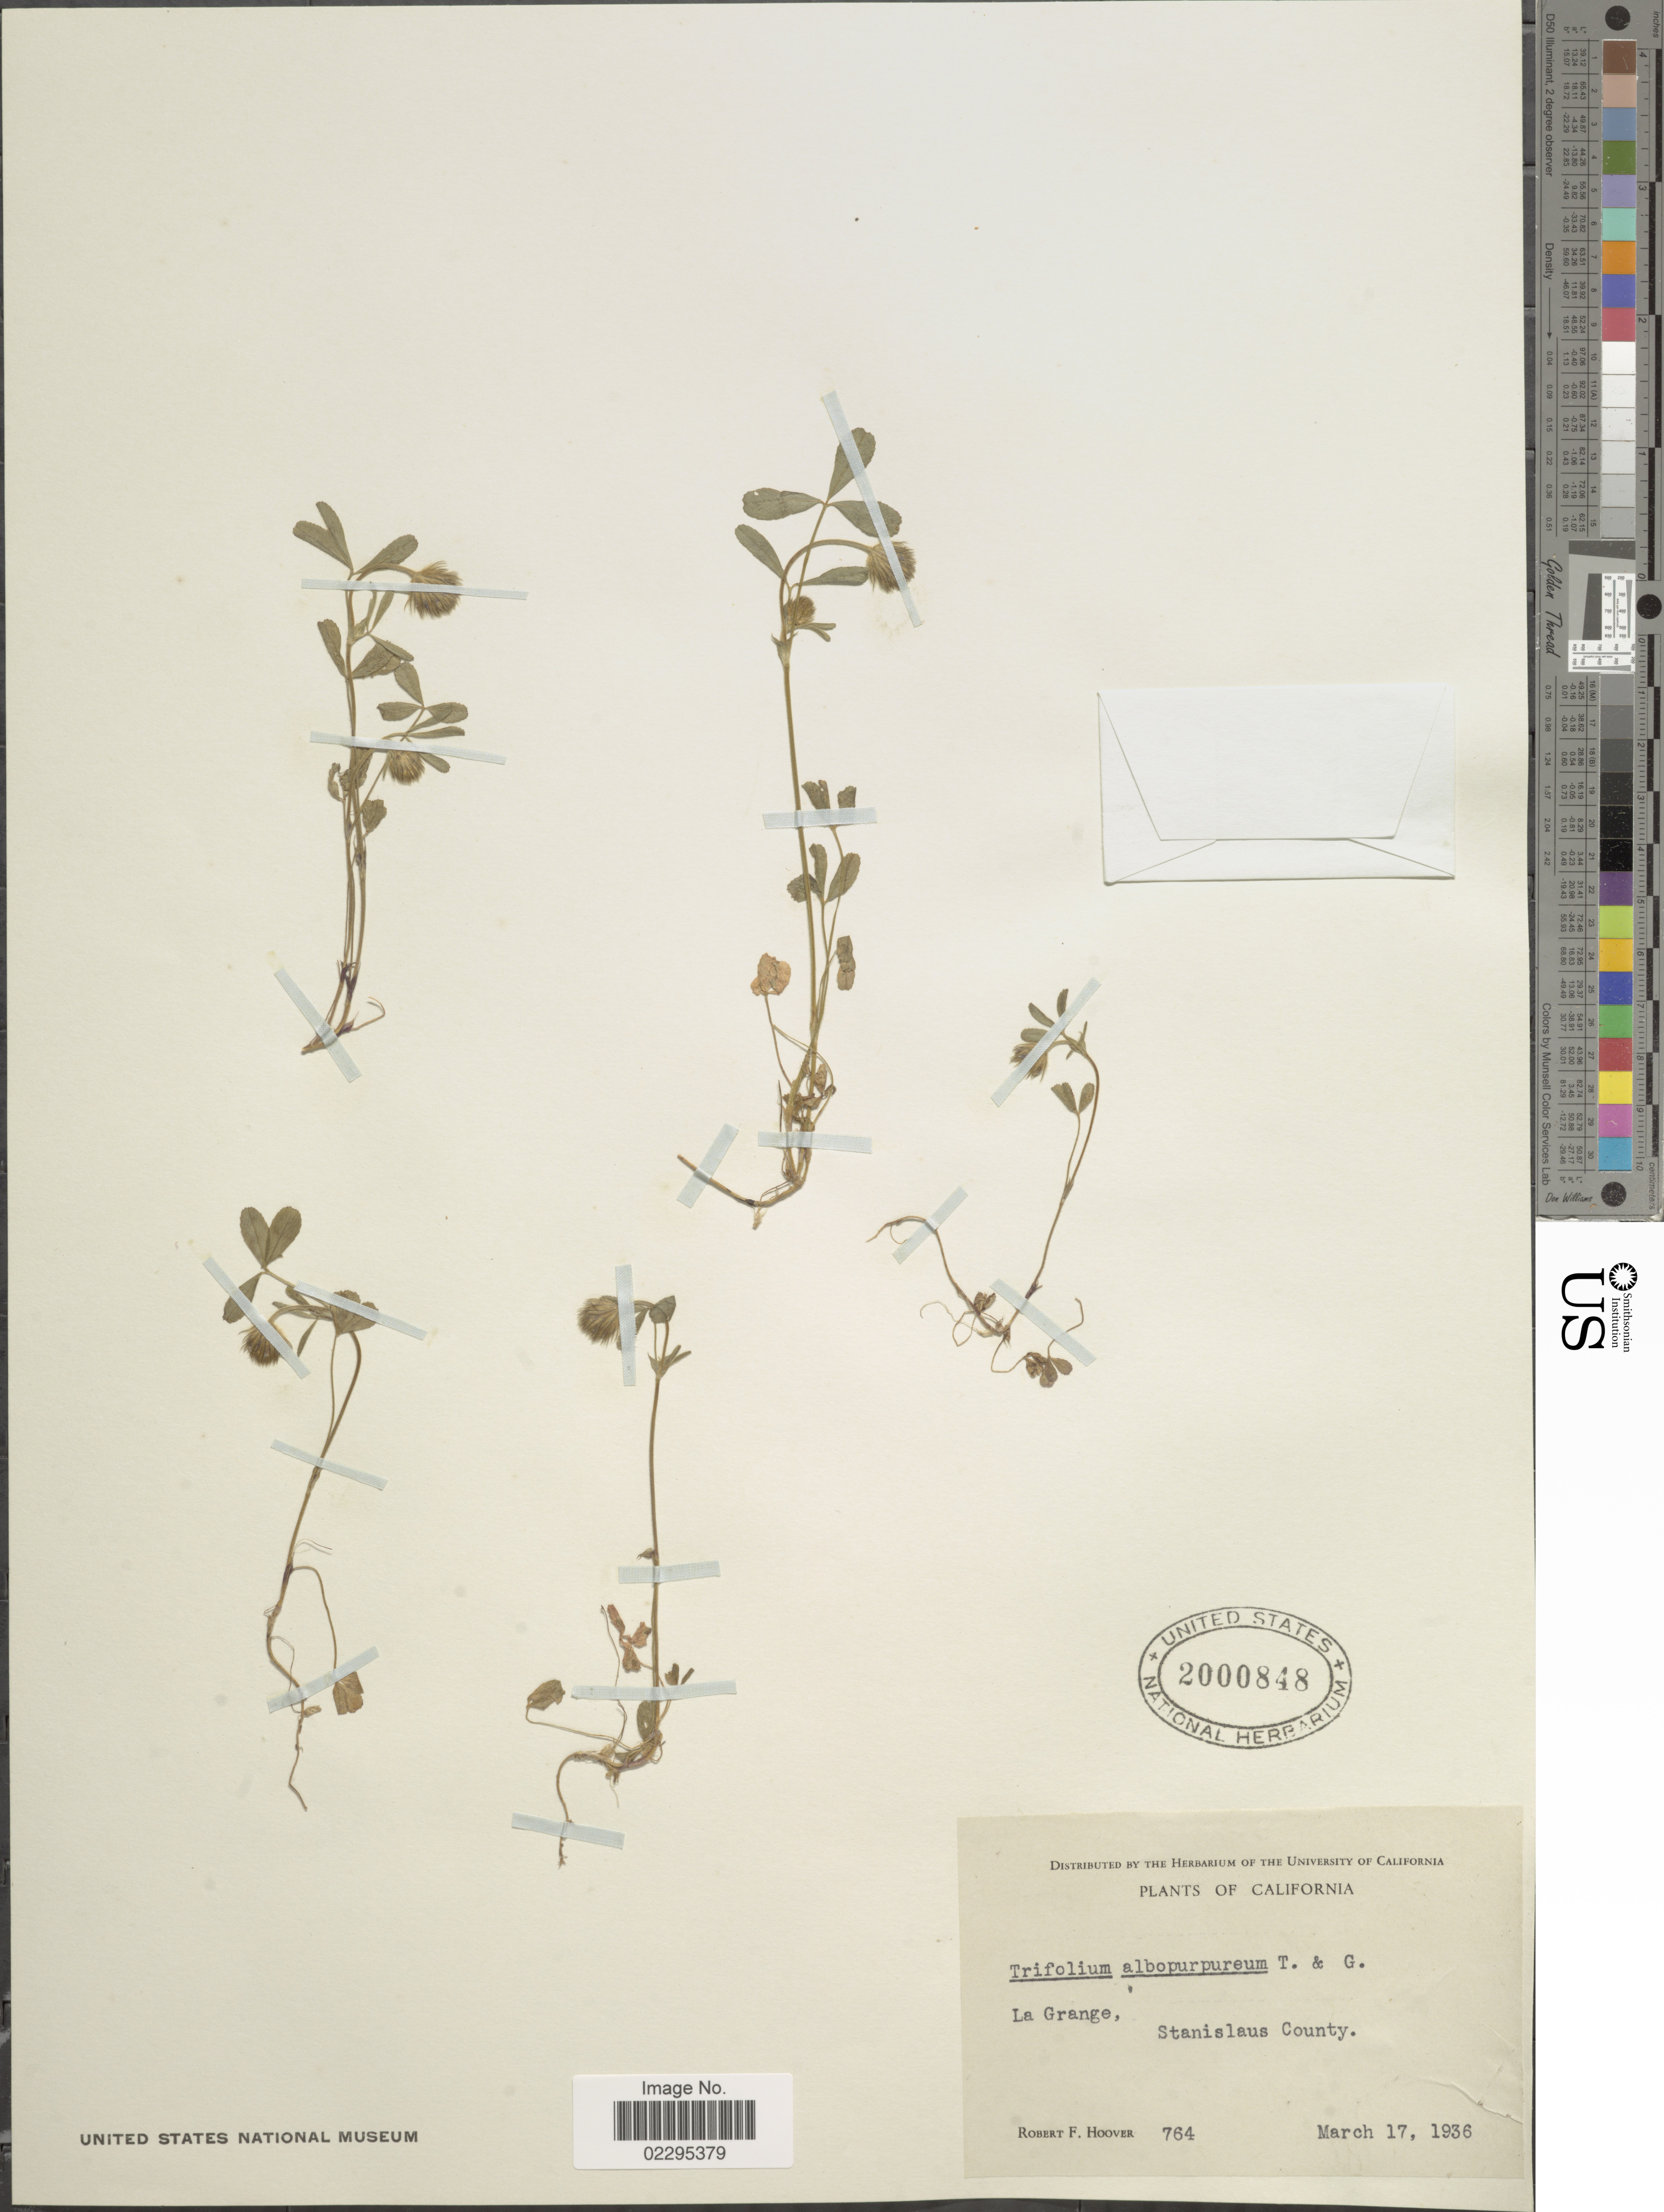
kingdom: Plantae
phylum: Tracheophyta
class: Magnoliopsida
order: Fabales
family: Fabaceae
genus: Trifolium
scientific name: Trifolium albopurpureum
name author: Torr. & A. Gray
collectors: R. F. Hoover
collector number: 764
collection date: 1936-03-17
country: United States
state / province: California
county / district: Stanislaus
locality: California, La Grange, Stanislaus County.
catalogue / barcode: US 2000848